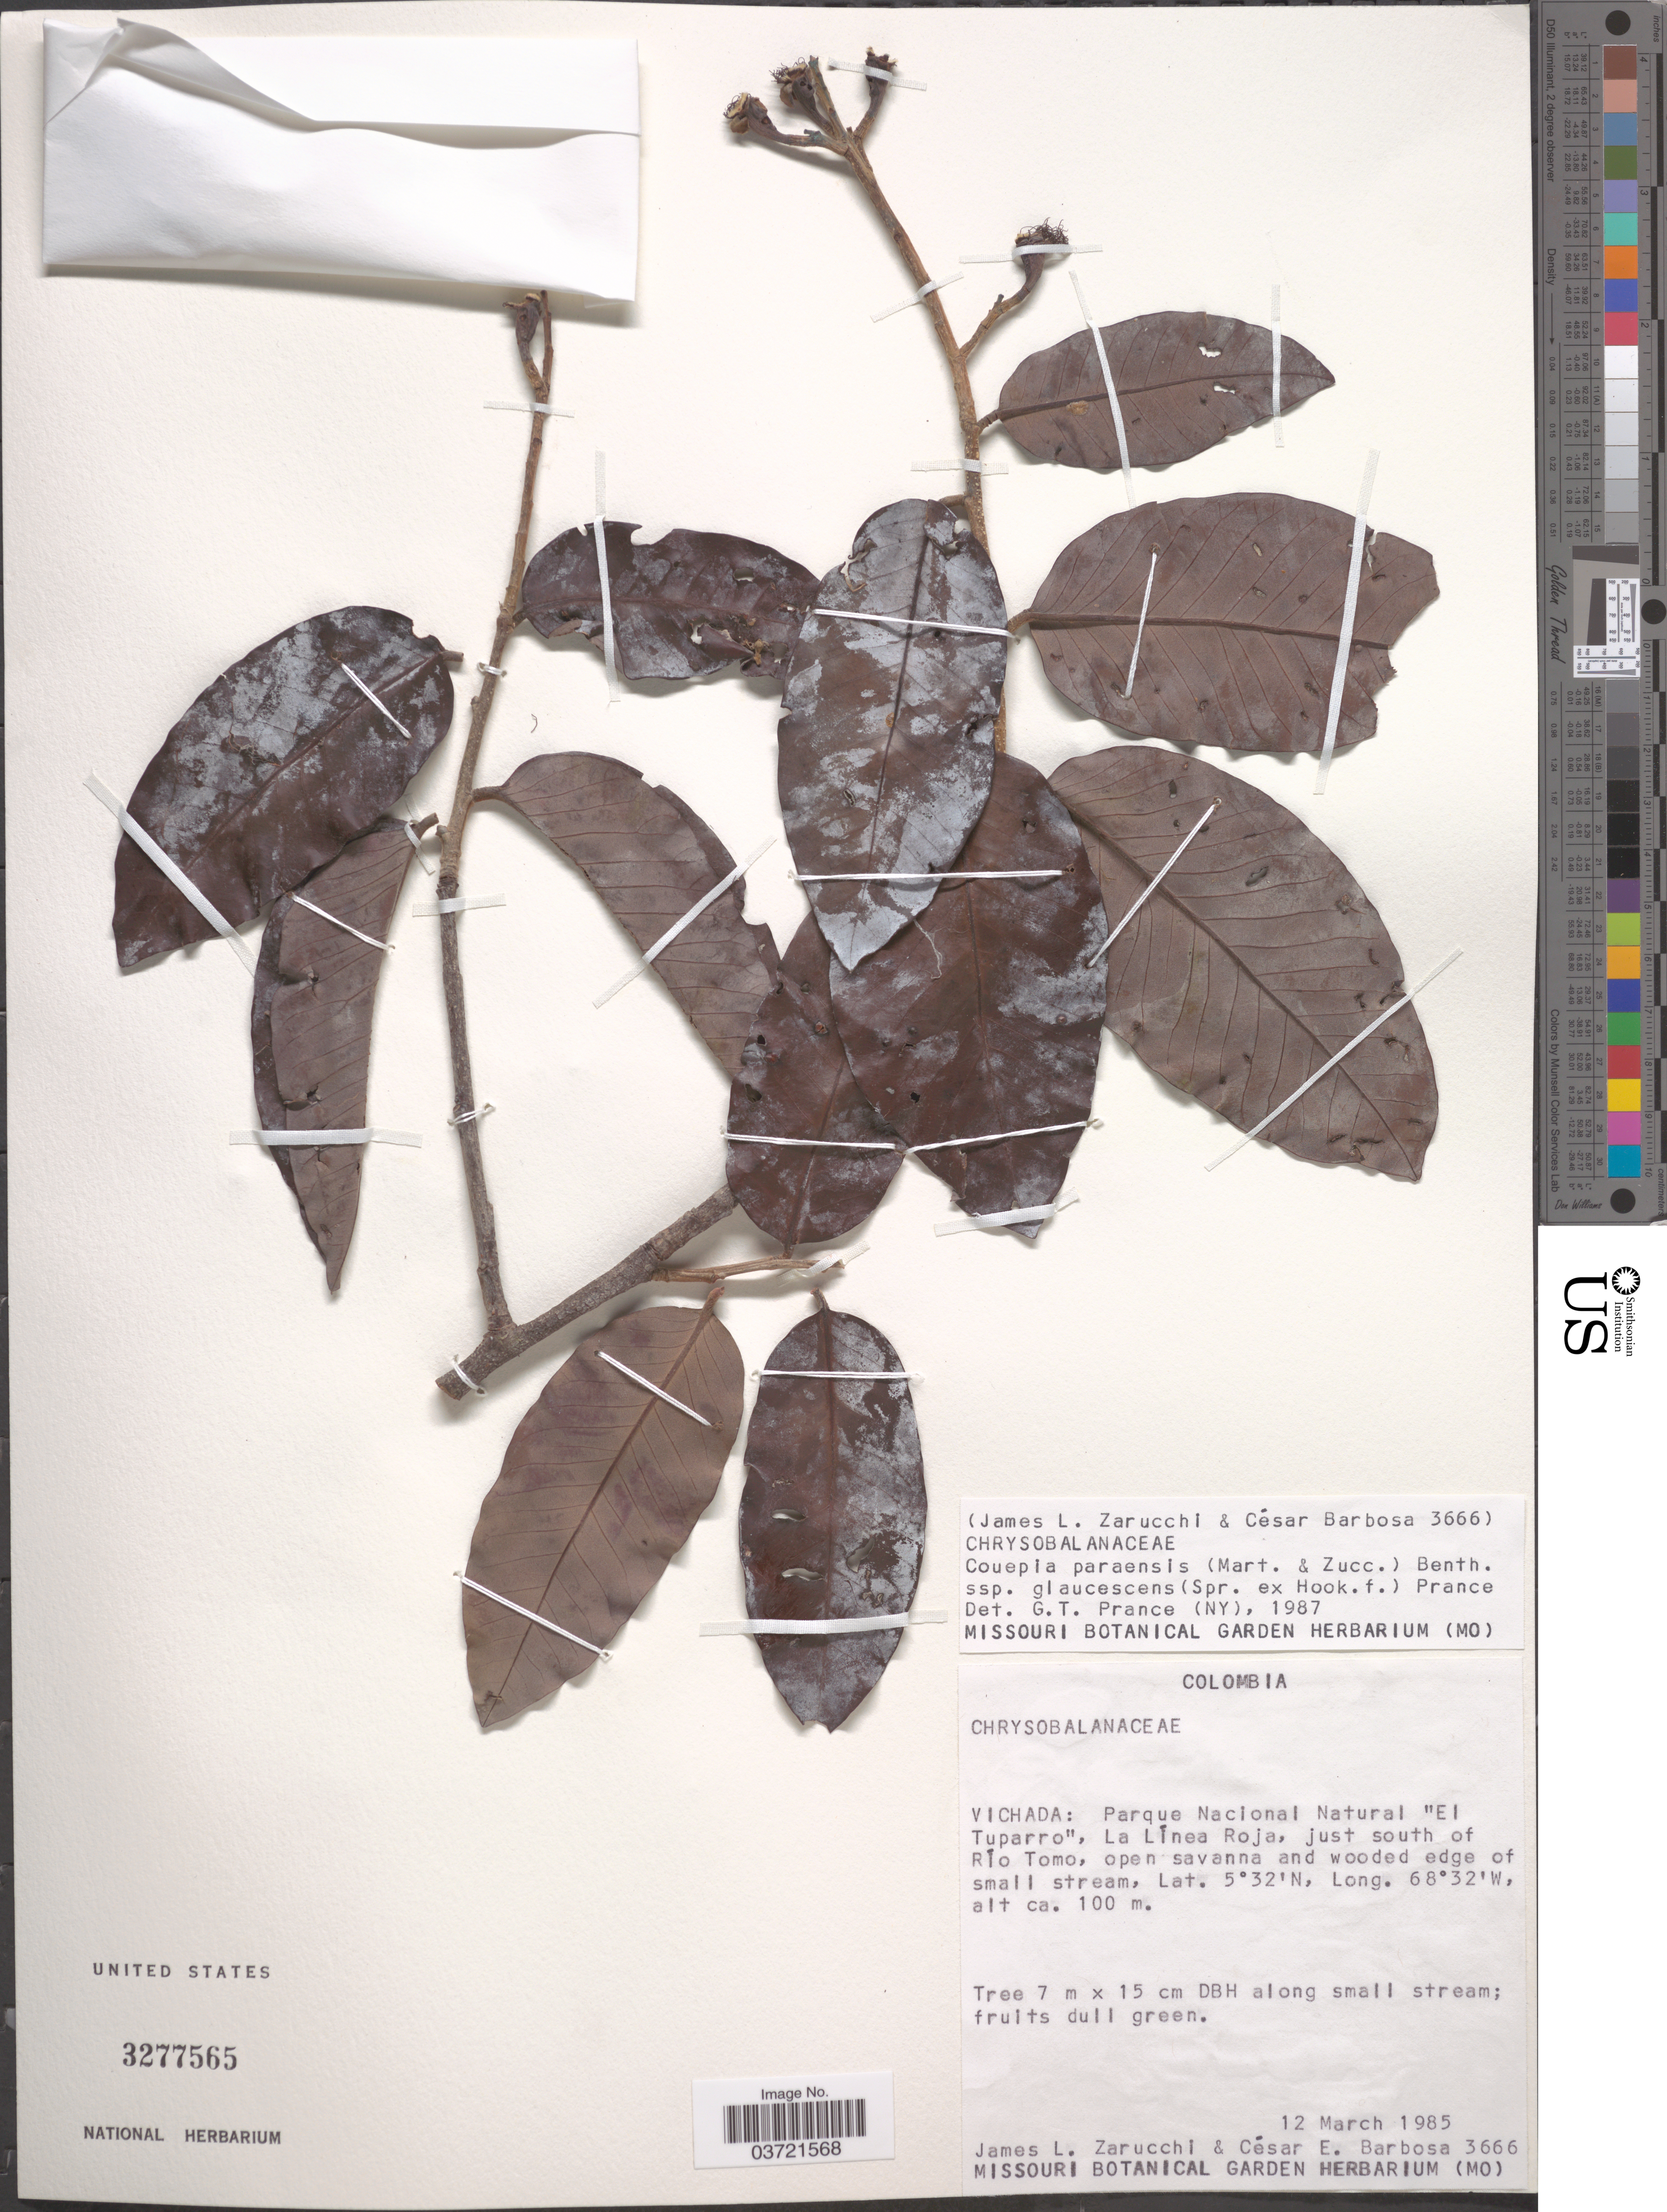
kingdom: Plantae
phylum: Tracheophyta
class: Magnoliopsida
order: Malpighiales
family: Chrysobalanaceae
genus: Couepia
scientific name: Couepia paraensis subsp. glaucescens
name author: (Spruce ex Hook. f.) Prance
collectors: J. L. Zarucchi & C. E. Barbosa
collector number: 3666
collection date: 1985-03-12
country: Colombia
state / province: Vichada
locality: Parque Nacional Natural "El Tuparro", La Línea Roja, just south of Río Tomo.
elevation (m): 100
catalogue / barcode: US 3277565